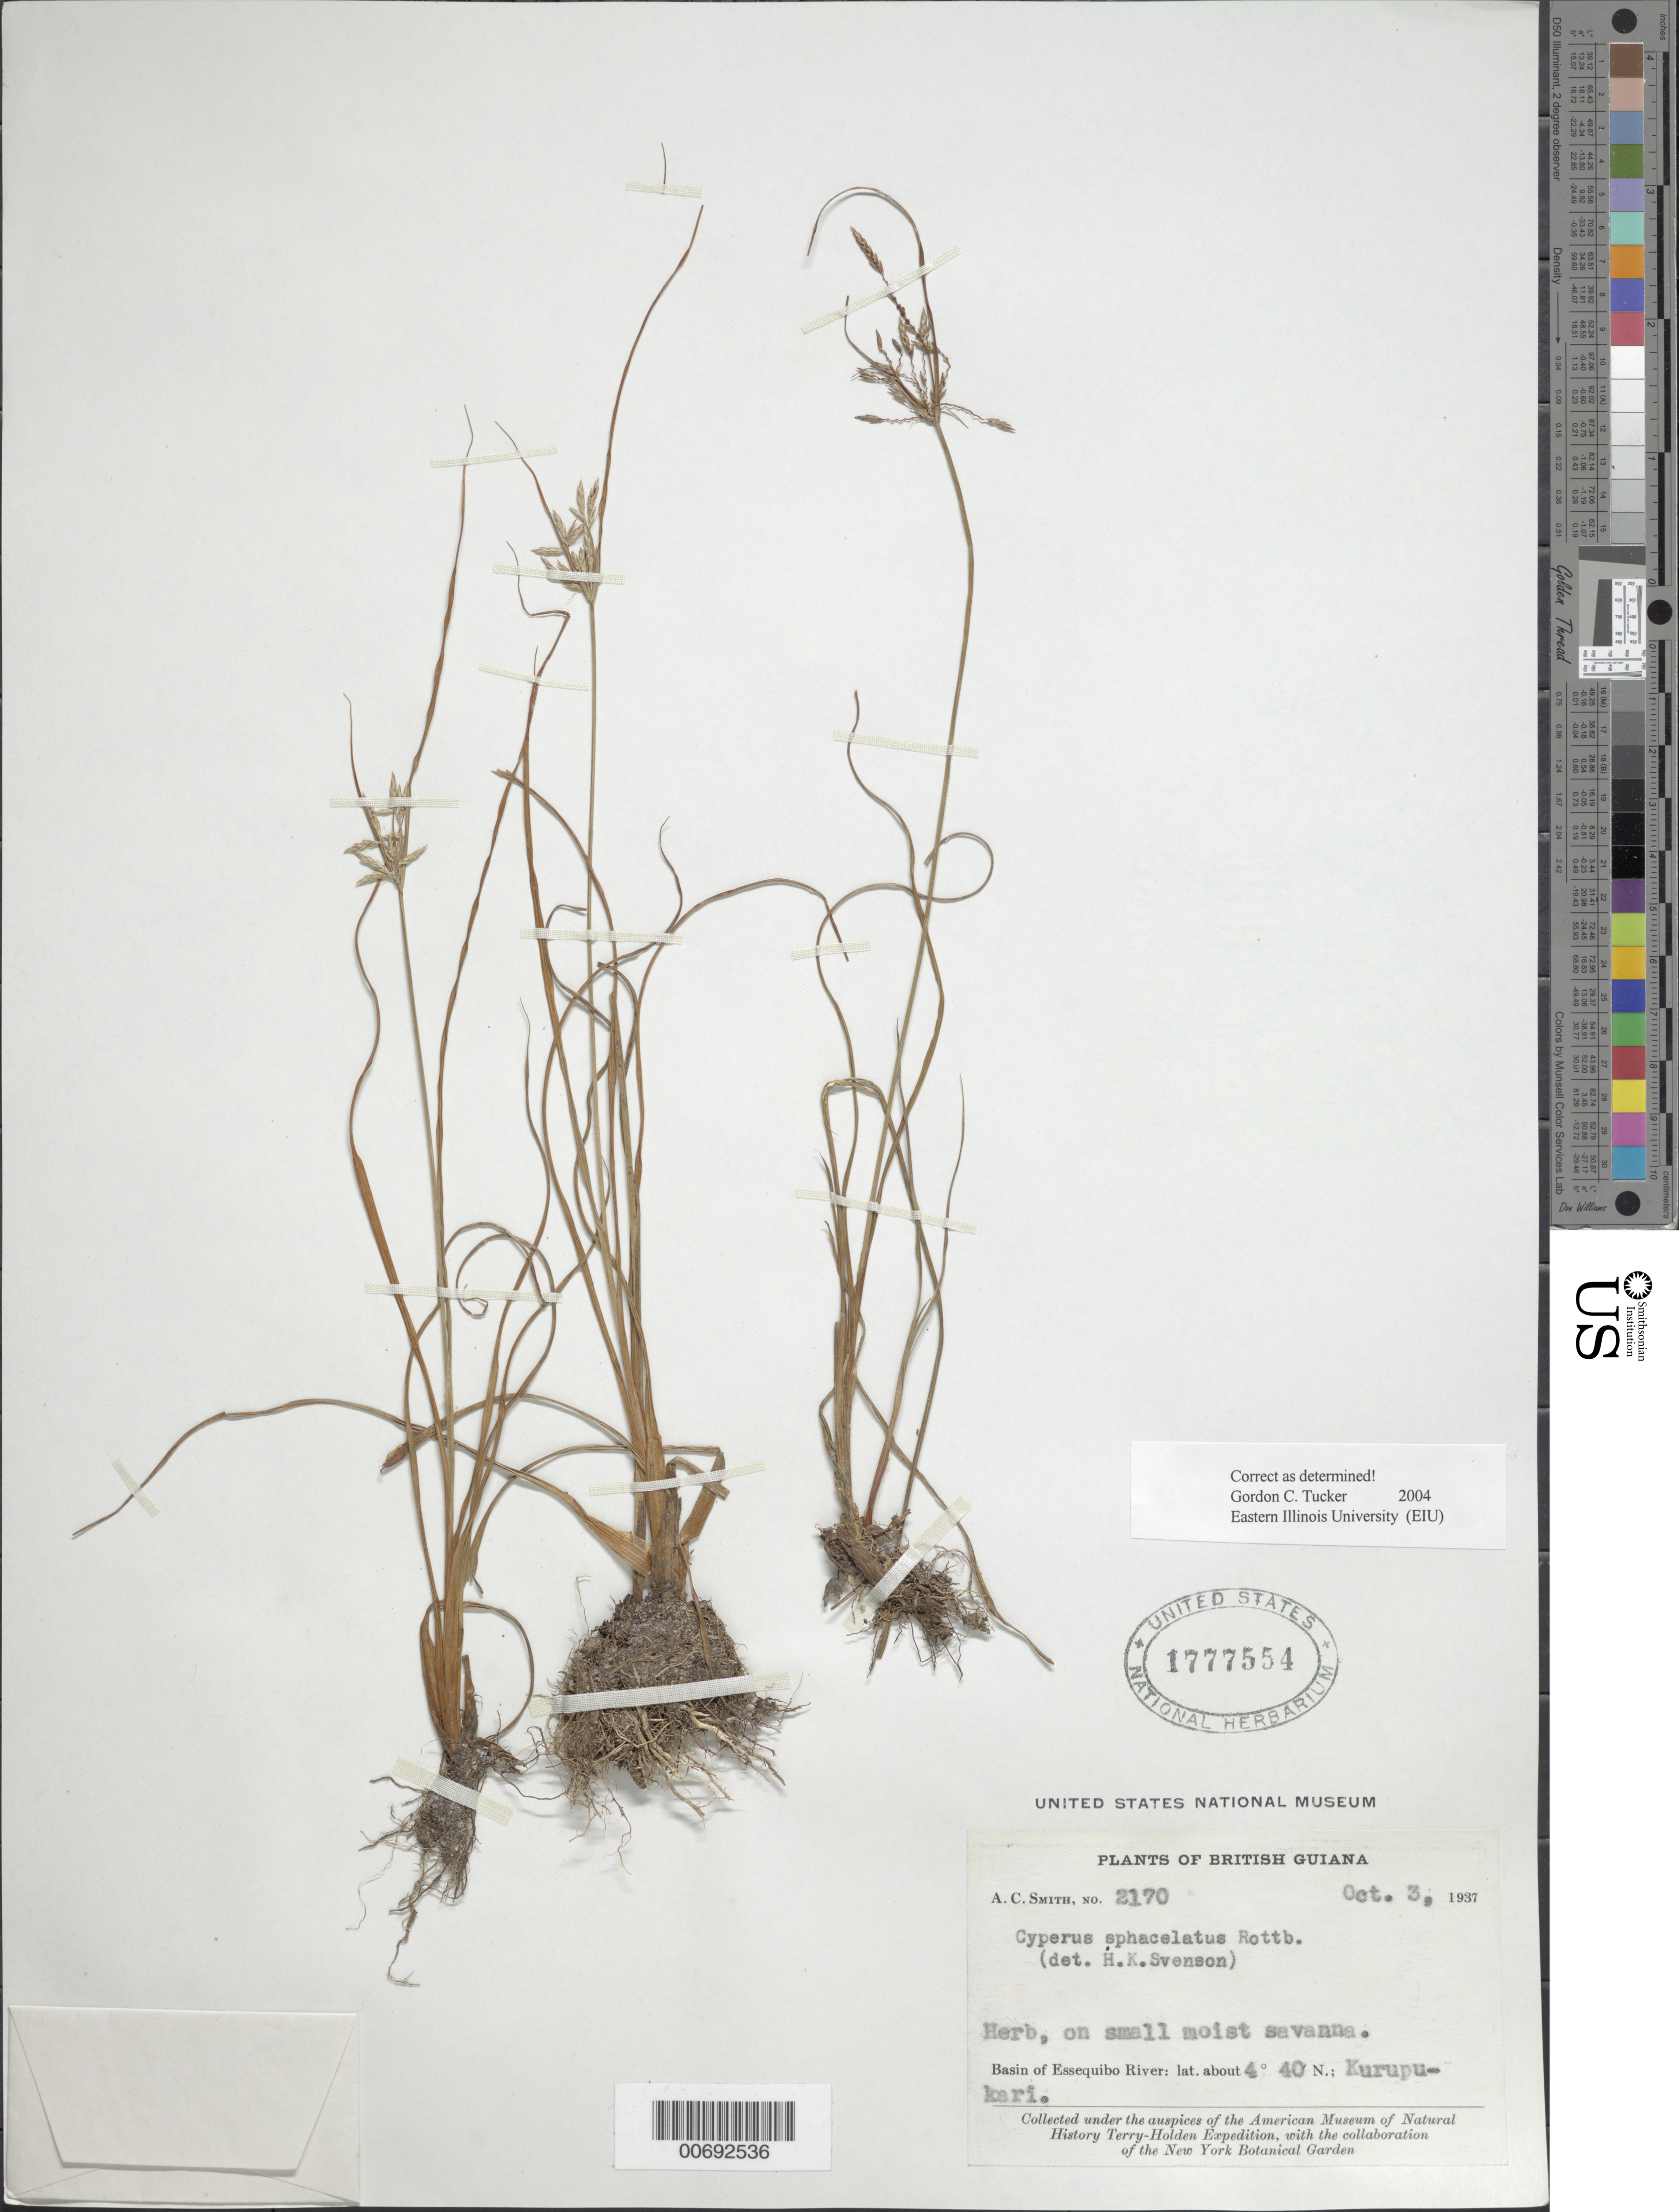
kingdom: Plantae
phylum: Tracheophyta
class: Liliopsida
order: Poales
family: Cyperaceae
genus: Cyperus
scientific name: Cyperus sphacelatus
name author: Rottb.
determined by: Tucker, G. C.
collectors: A. C. Smith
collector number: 2170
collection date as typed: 3-Oct-37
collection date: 1937-10-03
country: Guyana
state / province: Potaro-Siparuni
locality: Kurupukari, Essequibo River basin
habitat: Small moist savanna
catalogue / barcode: US 1777554